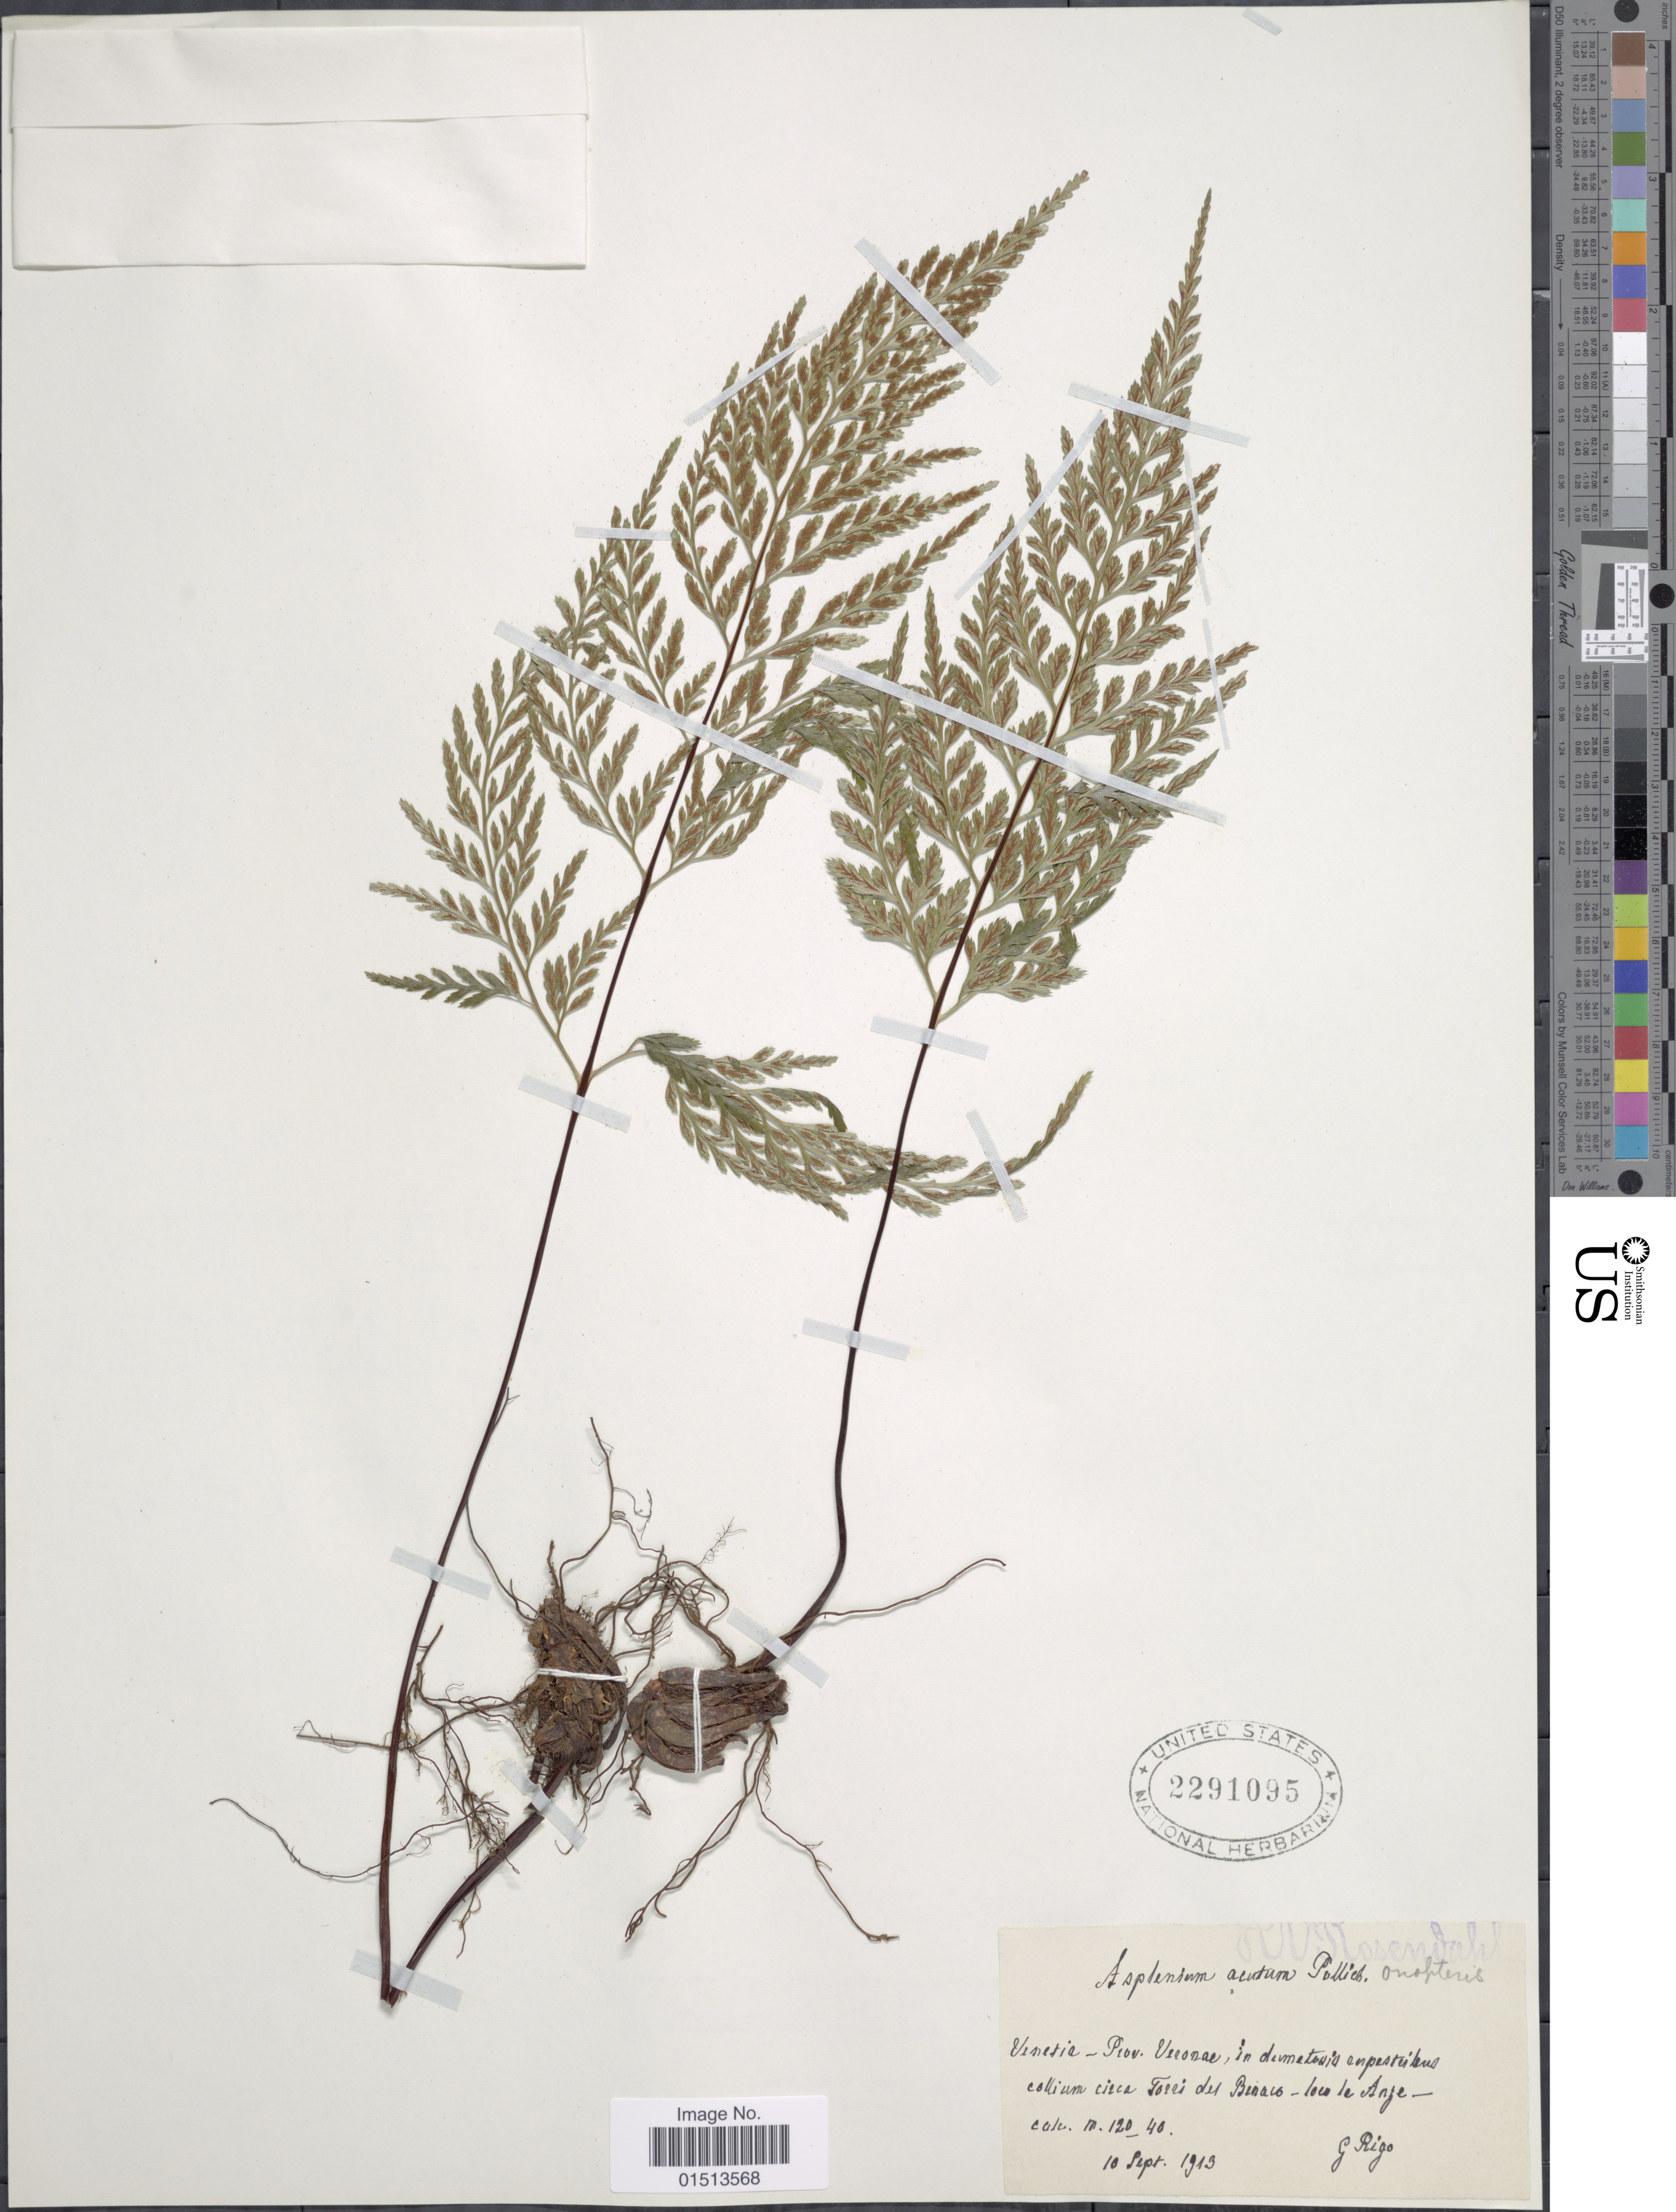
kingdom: Plantae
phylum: Tracheophyta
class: Polypodiopsida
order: Polypodiales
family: Aspleniaceae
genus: Asplenium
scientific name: Asplenium adiantum-nigrum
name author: L.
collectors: G. Rigo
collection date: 1913-09-10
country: Italy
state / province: Veneto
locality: Venetia- Prov. Veronae, in dumetosis emperteibus collium circa Torri del Binaco-locu le Anje-. [interpreted]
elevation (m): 40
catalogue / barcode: US 2291095